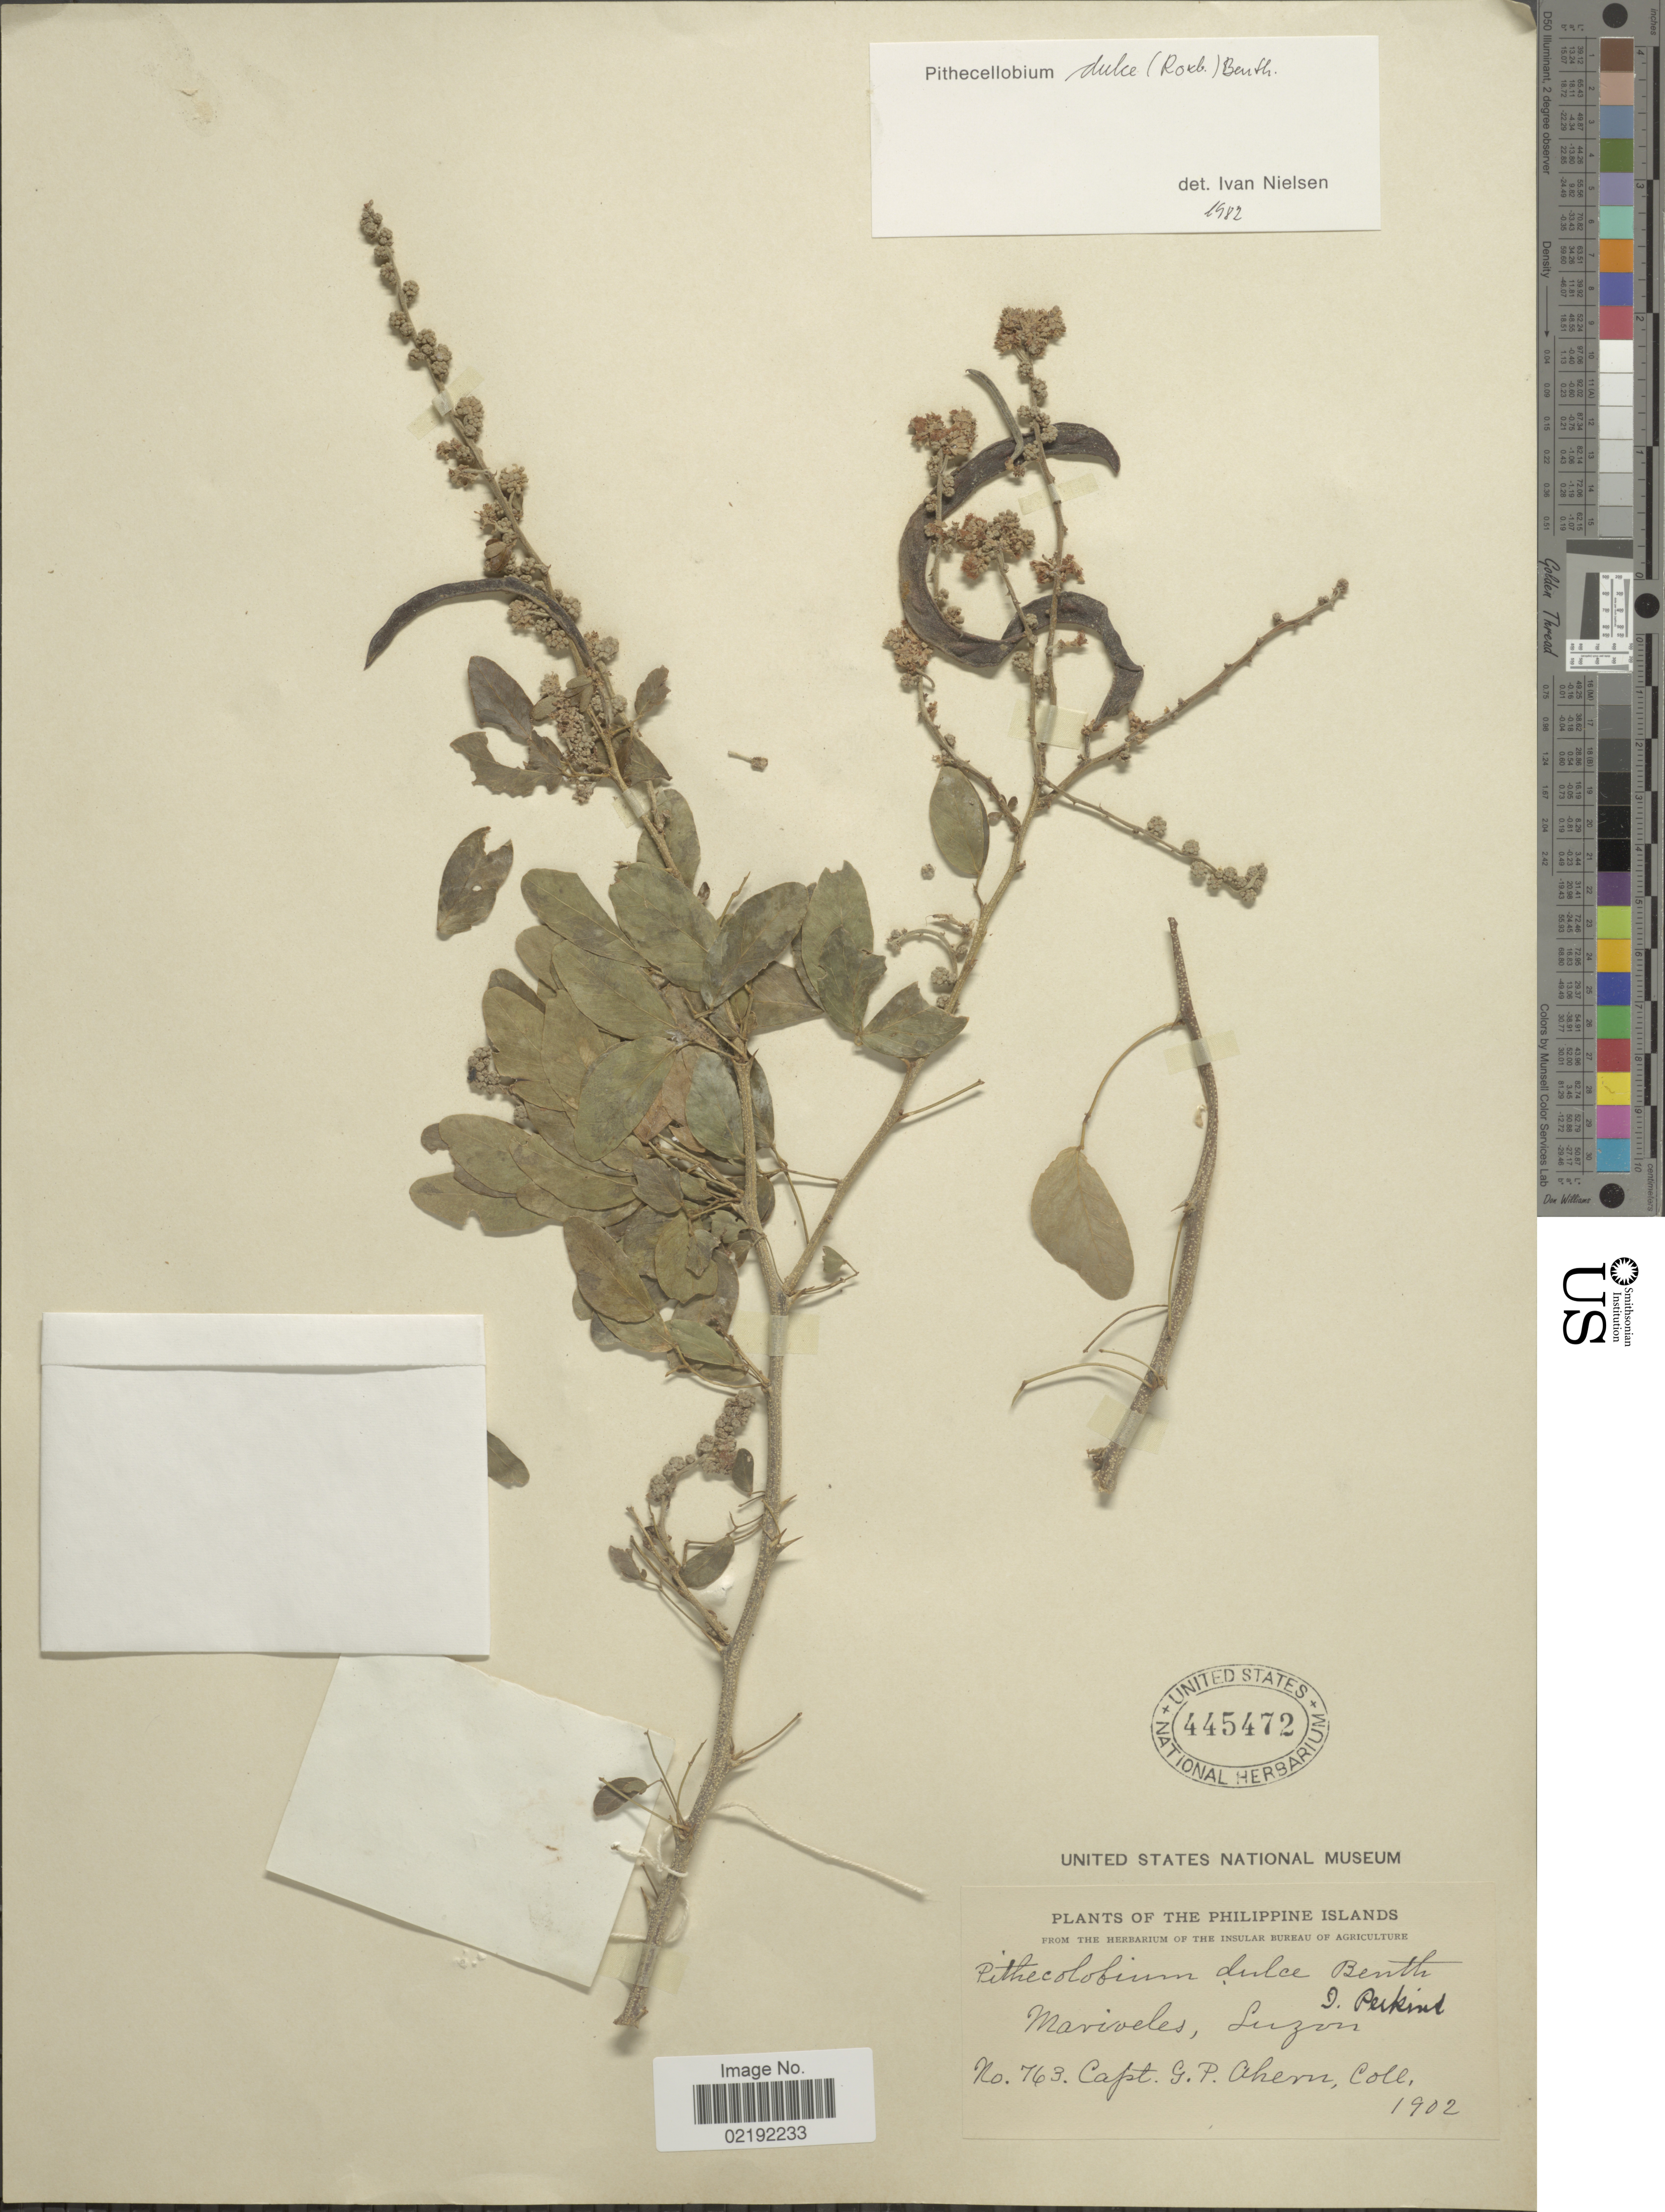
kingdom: Plantae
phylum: Tracheophyta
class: Magnoliopsida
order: Fabales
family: Fabaceae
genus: Pithecellobium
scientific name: Pithecellobium dulce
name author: (Roxb.) Benth.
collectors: G. Ahern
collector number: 763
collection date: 1902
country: Philippines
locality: Philippine Islands, Mariveles, Luzon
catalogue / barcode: US 445472